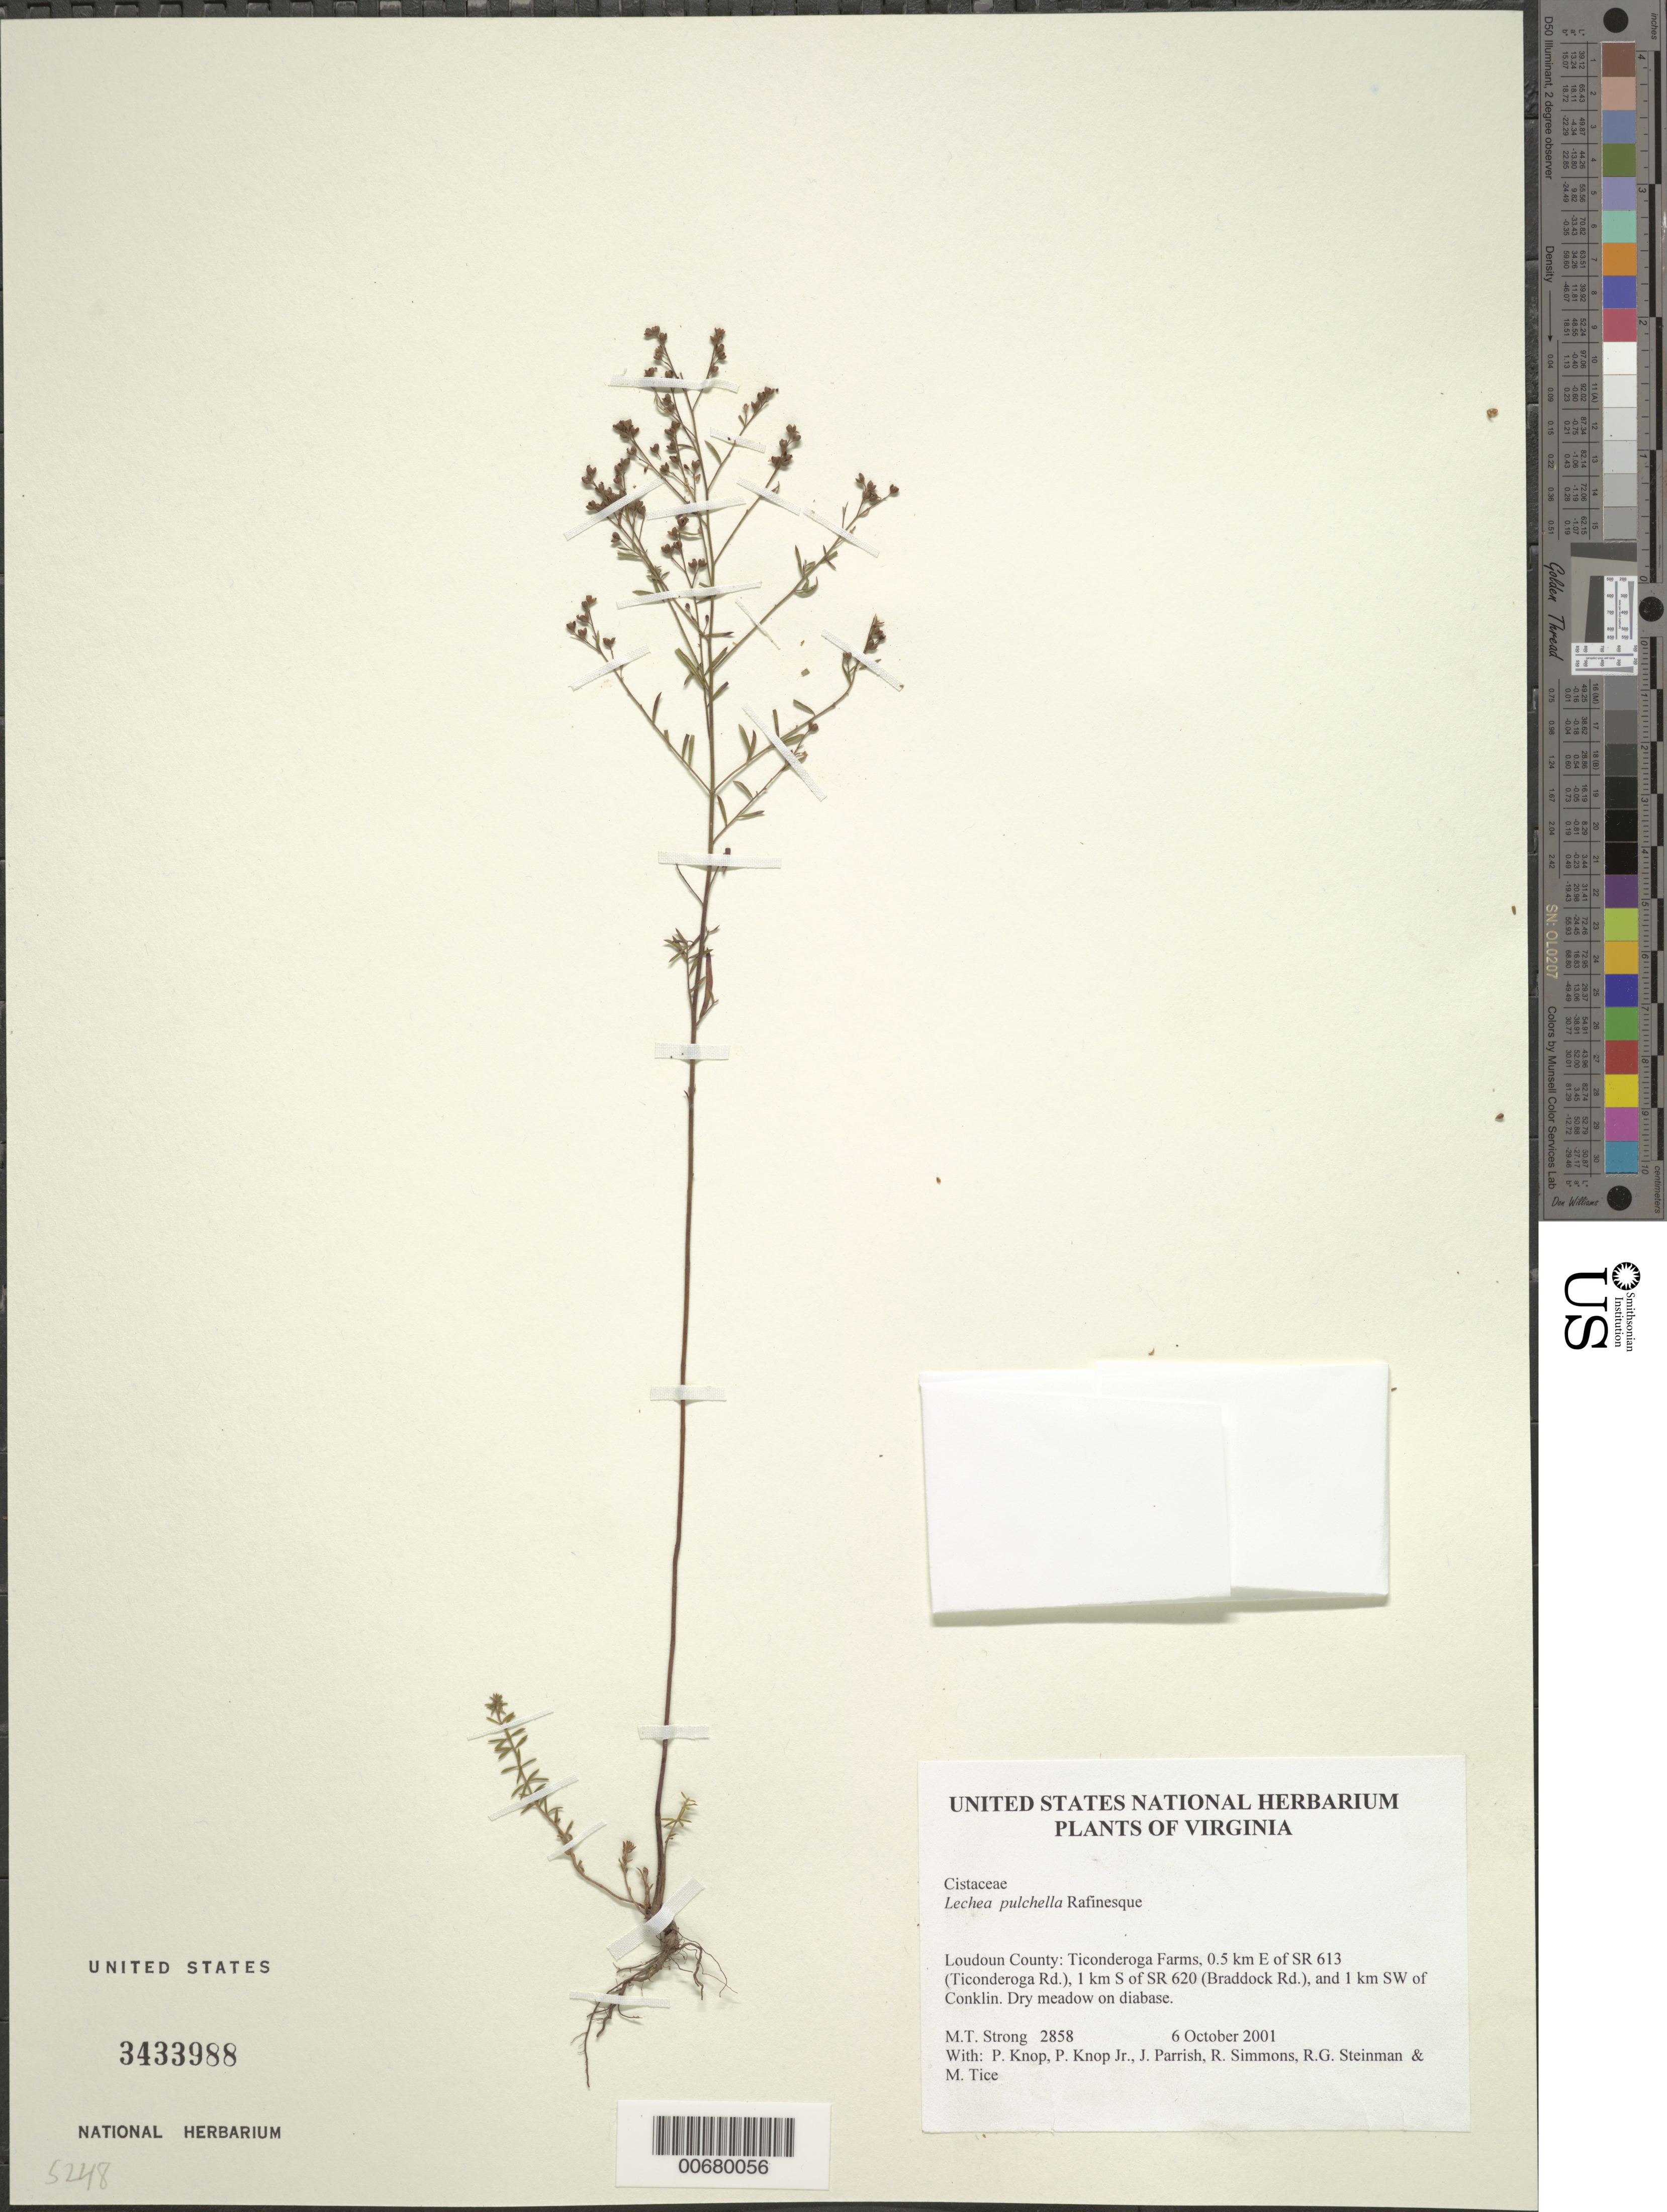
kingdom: Plantae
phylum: Tracheophyta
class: Magnoliopsida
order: Malvales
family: Cistaceae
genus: Lechea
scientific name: Lechea pulchella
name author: Raf.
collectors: M. T. Strong, P. Knop, P. Knop, J. Parrish & et al.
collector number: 2858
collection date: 2001-10-06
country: United States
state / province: Virginia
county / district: Loudoun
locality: Ticonderoga Farms, 0.5 km E of SR 613 (Ticonderoga Rd.), 1 km S of SR 620 (Braddock Rd.), and 1 km SW of Conklin.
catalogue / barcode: US 3433988